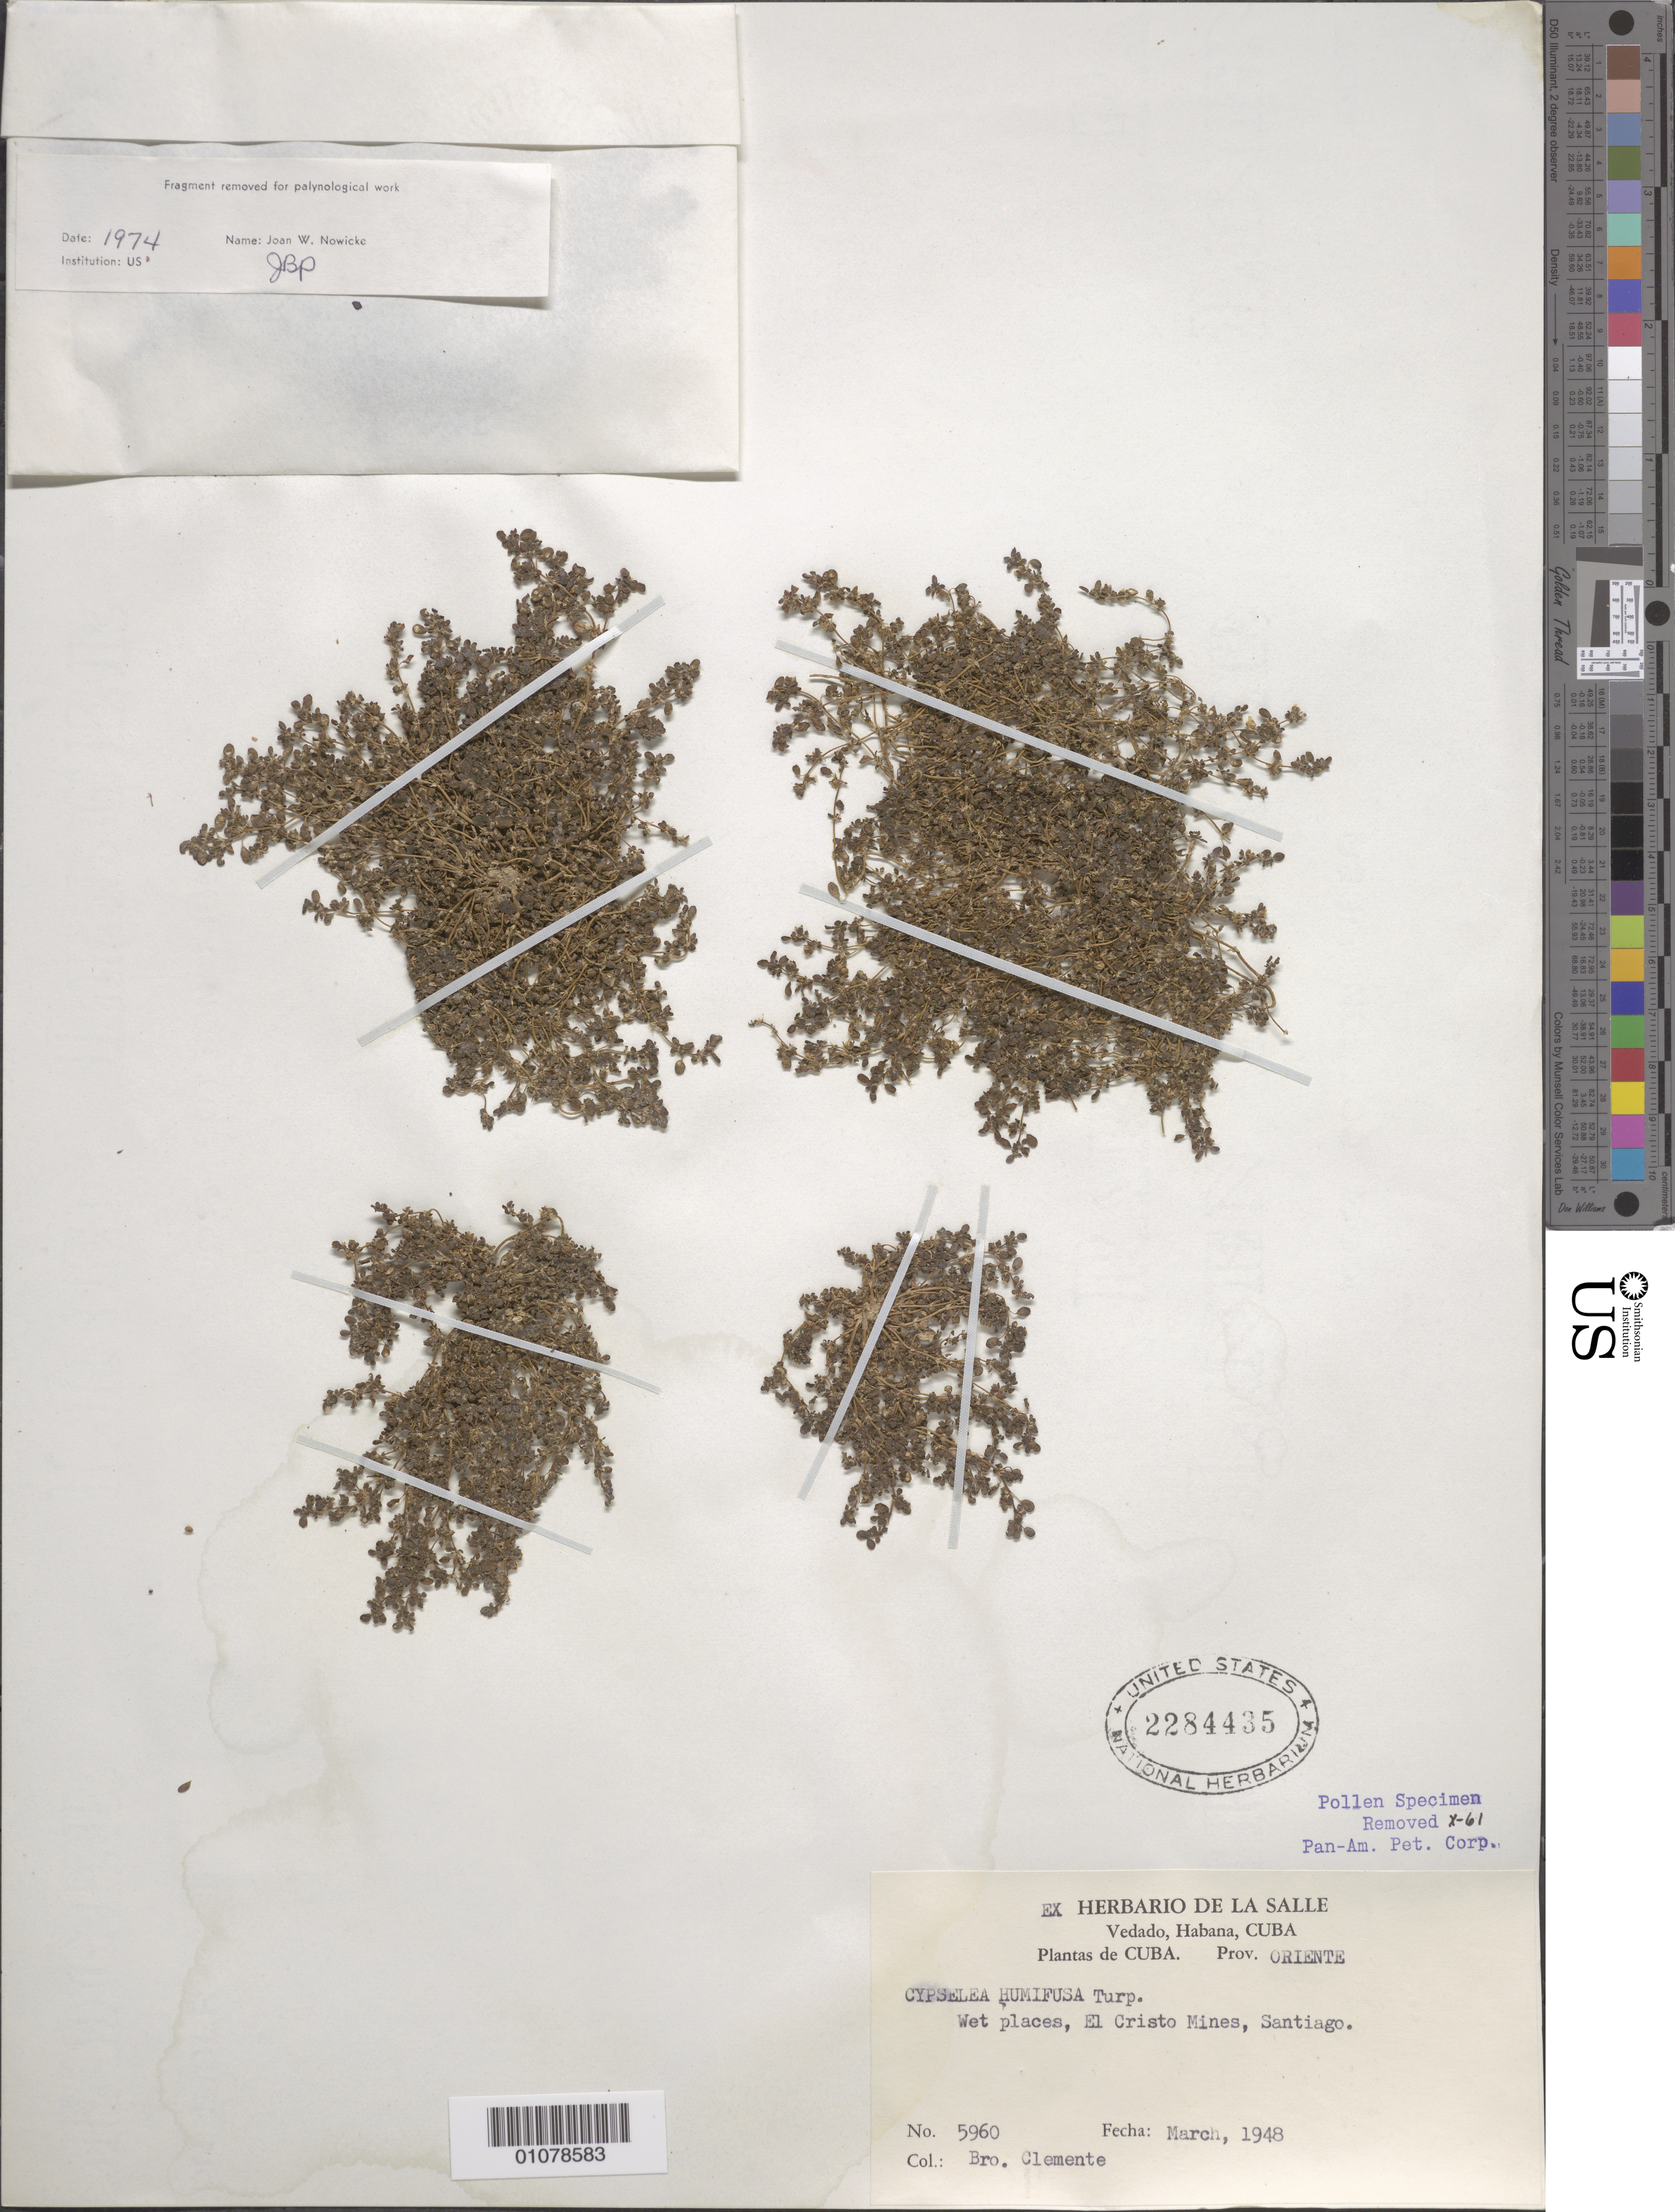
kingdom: Plantae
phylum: Tracheophyta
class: Magnoliopsida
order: Caryophyllales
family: Aizoaceae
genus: Sesuvium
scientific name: Sesuvium humifusum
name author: (Turpin) Bohley & G. Kadereit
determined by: Strong, Mark T., (BOT), Smithsonian Institution - National Museum of Natural History (UNITED STATES)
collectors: Bro. Clemente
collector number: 5960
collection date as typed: Mar 1948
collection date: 1948-03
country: Cuba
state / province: Santiago de Cuba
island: Cuba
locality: Oriente, Santiago, El Cristo Mines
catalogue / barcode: US 2284435